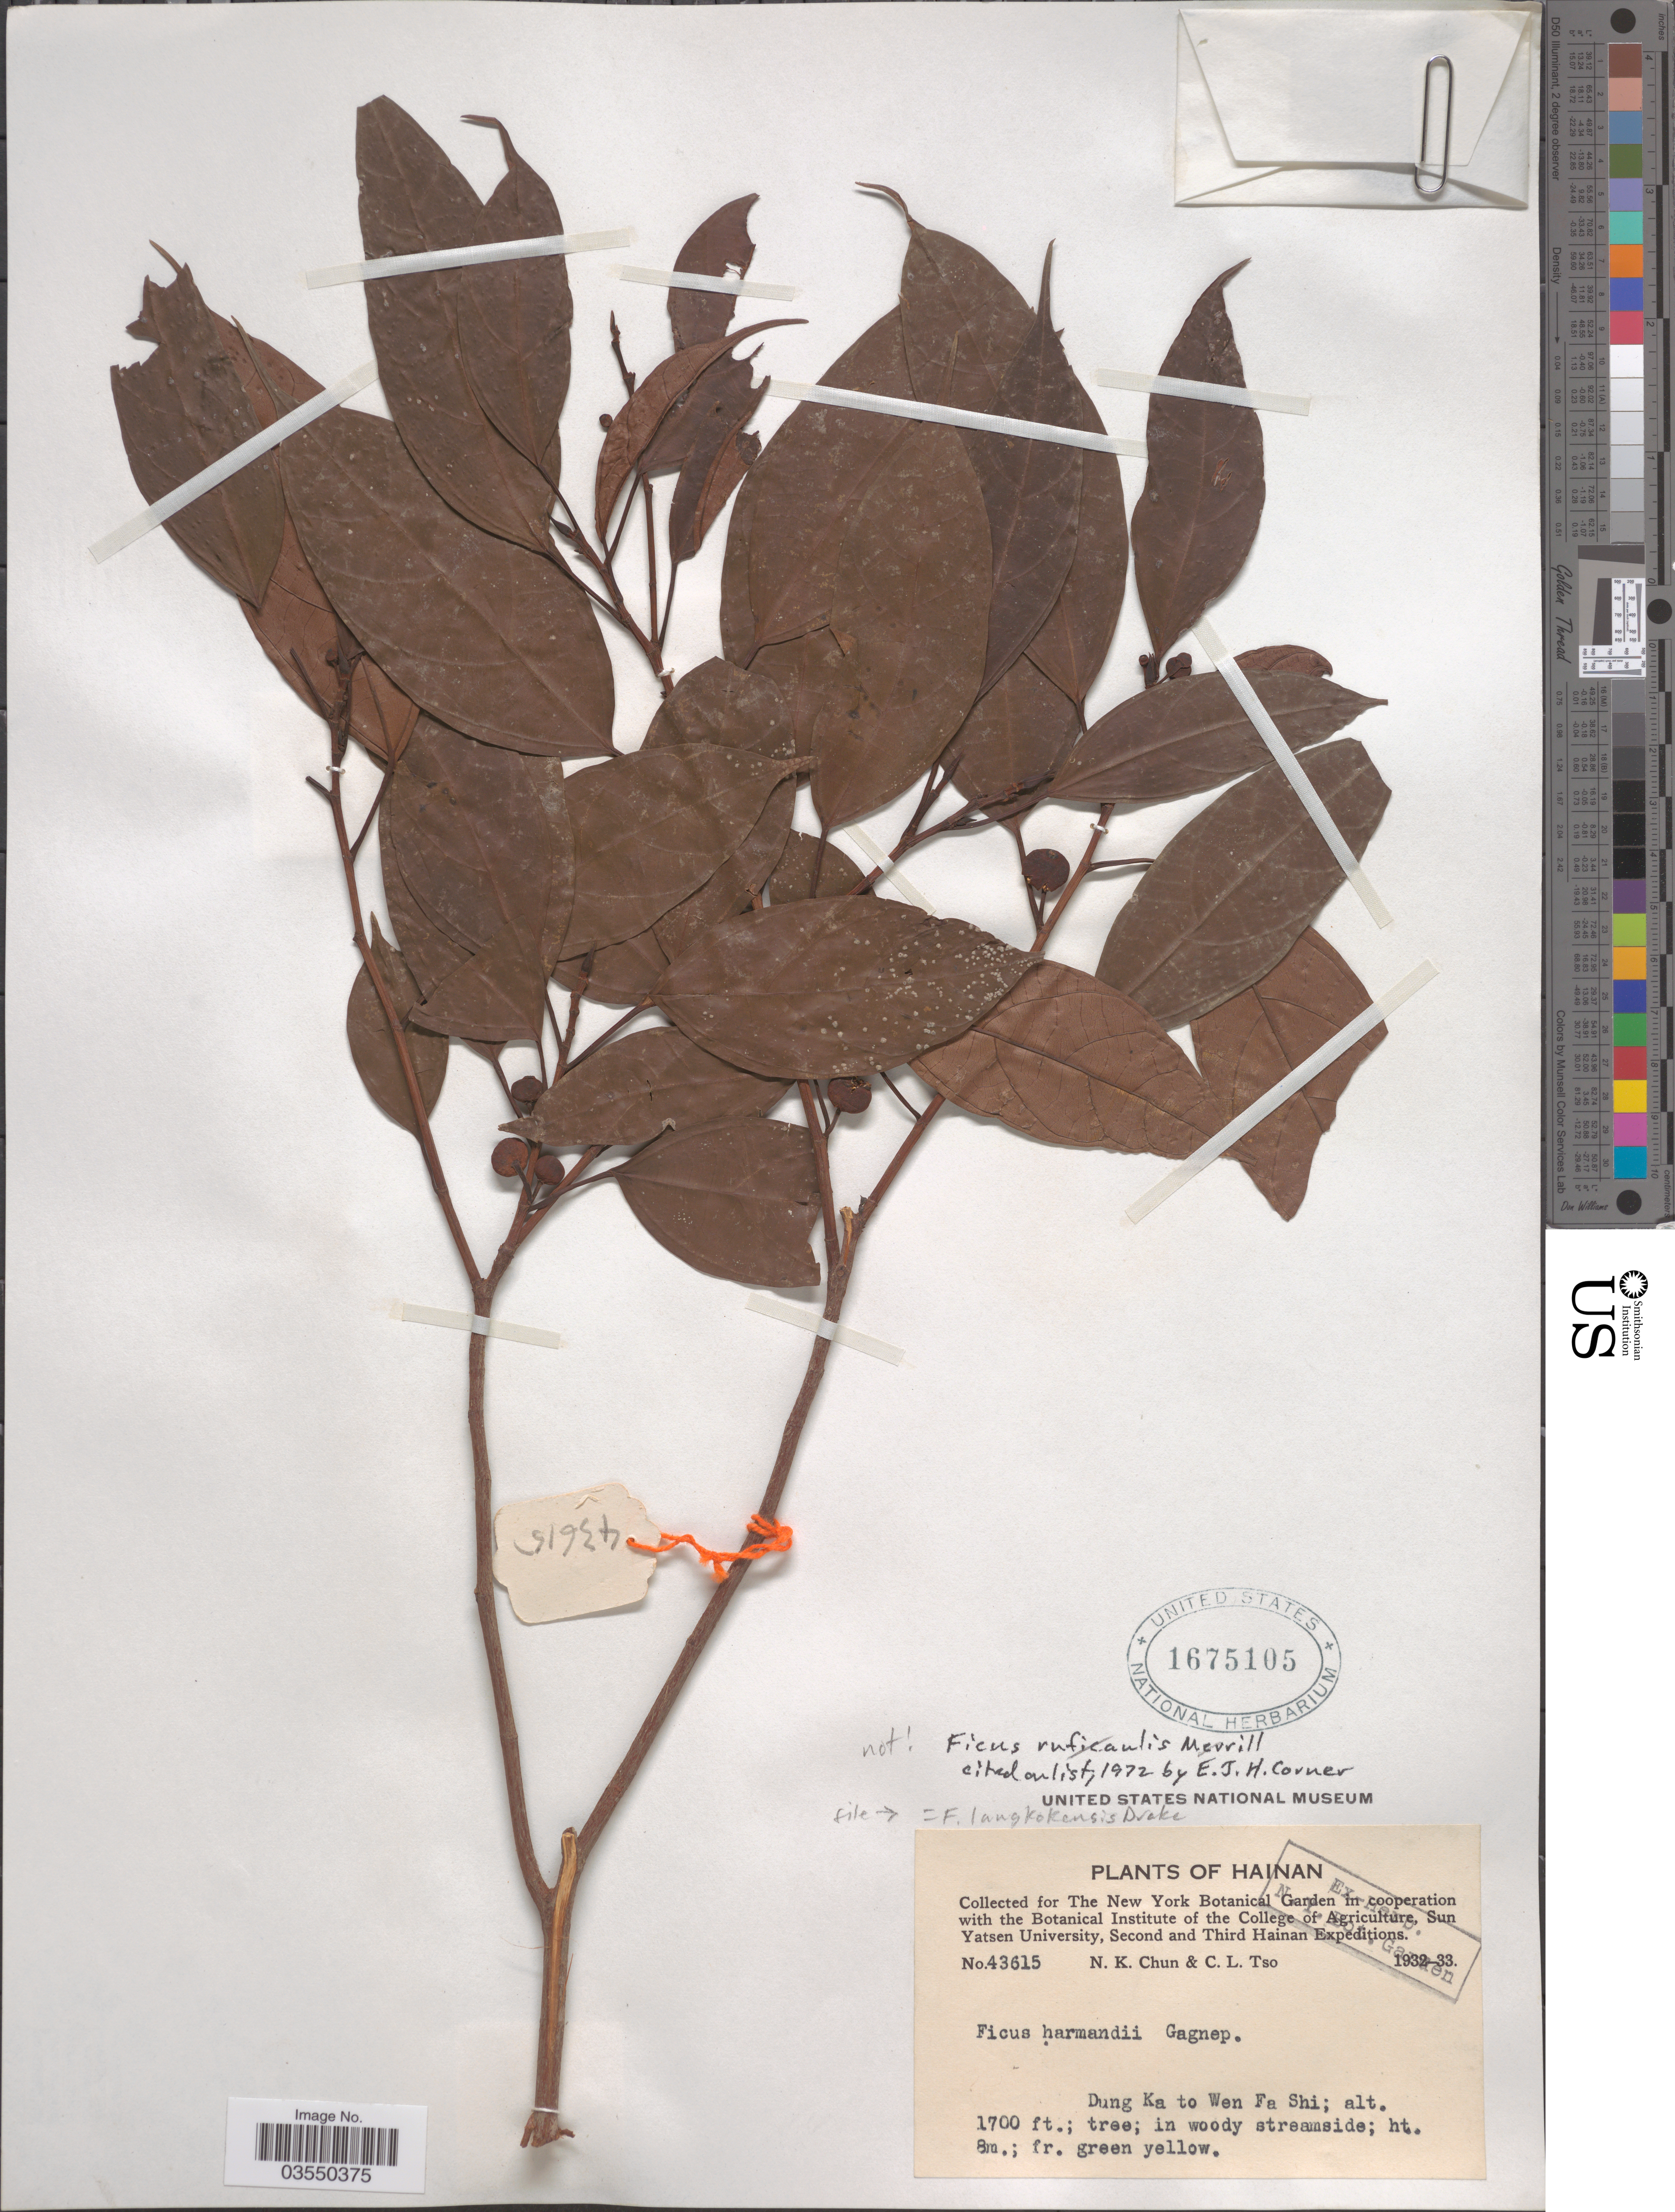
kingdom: Plantae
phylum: Tracheophyta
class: Magnoliopsida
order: Rosales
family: Moraceae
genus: Ficus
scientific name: Ficus langkokensis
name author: Drake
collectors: N. K. Chun & C. Tso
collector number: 43615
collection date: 1932/1933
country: China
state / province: Hainan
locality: Dung Ka to Wen Fa Shi.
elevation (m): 518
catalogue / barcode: US 1675105